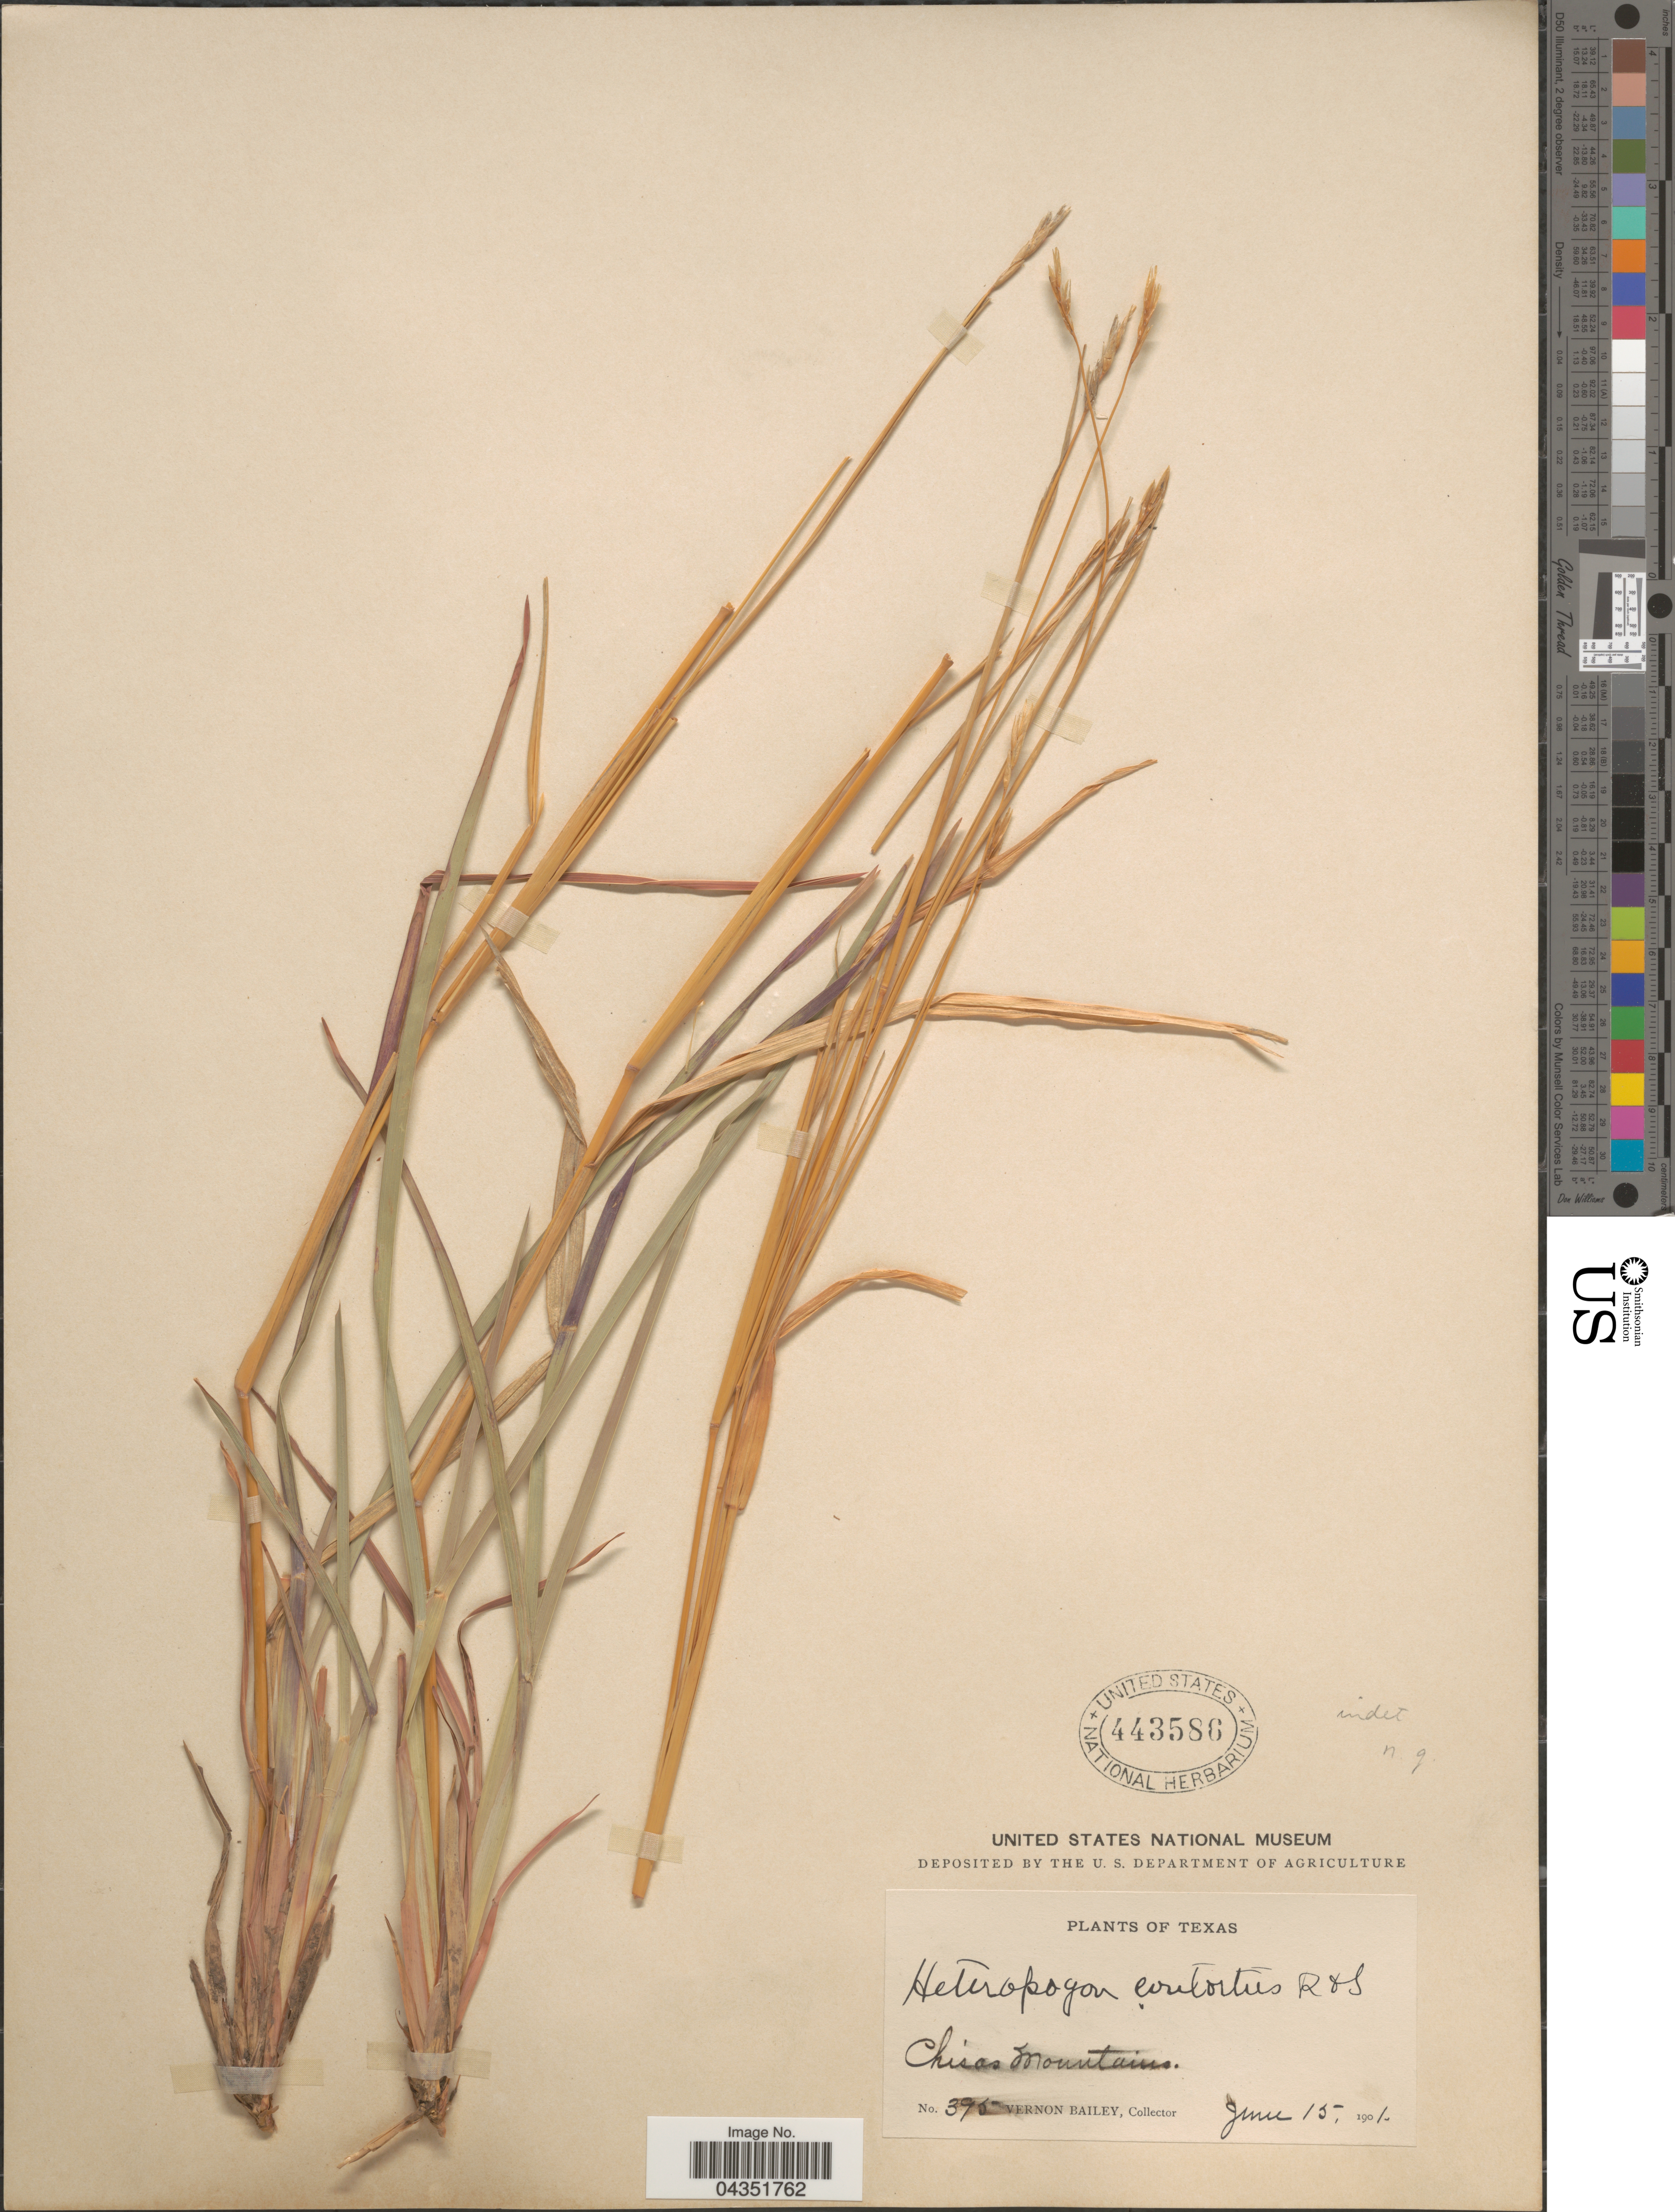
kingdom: Plantae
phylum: Tracheophyta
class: Liliopsida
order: Poales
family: Poaceae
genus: Heteropogon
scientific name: Heteropogon contortus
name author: (L.) P. Beauv. ex Roem. & Schult.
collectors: V. O. Bailey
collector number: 395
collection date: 1901-06-15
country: United States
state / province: Texas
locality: Chisos Mountains.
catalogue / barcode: US 443586